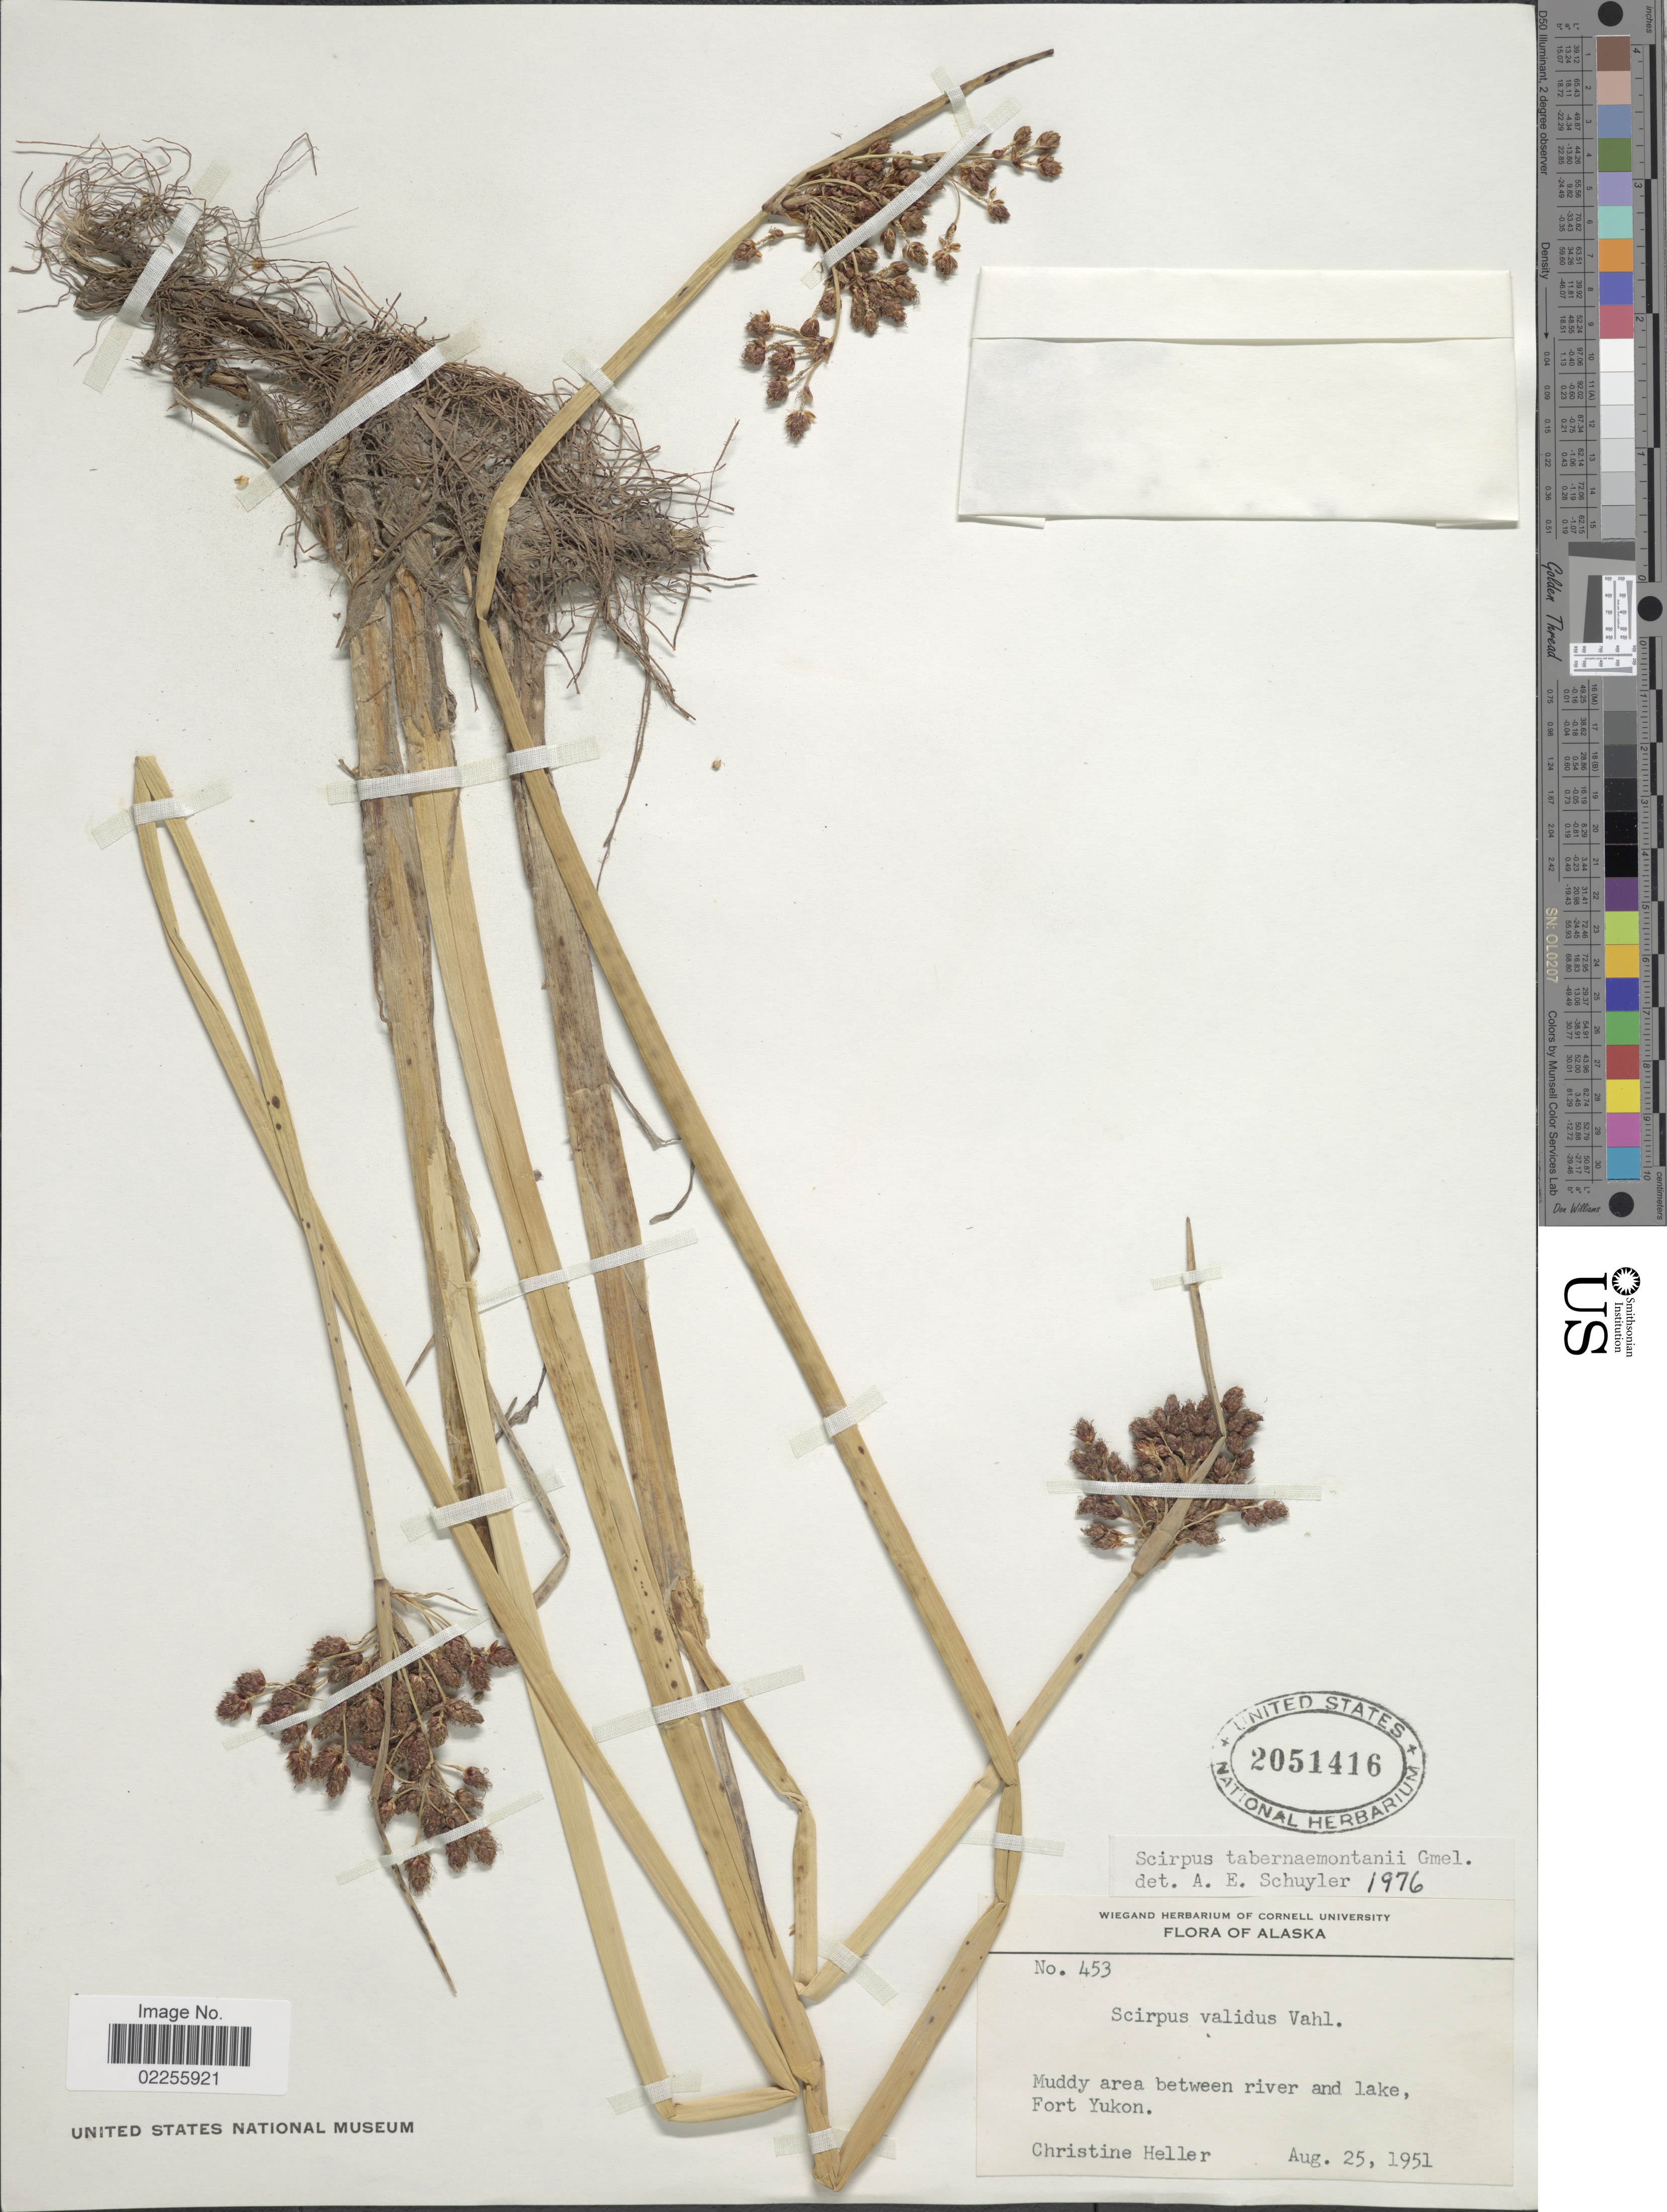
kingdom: Plantae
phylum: Tracheophyta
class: Liliopsida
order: Poales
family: Cyperaceae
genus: Schoenoplectus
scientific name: Schoenoplectus tabernaemontani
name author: (C.C. Gmel.) Palla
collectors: C. Heller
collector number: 453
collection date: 1951-08-25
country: United States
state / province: Alaska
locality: Muddy area between river and lake, Fort Yukon.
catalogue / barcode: US 2051416